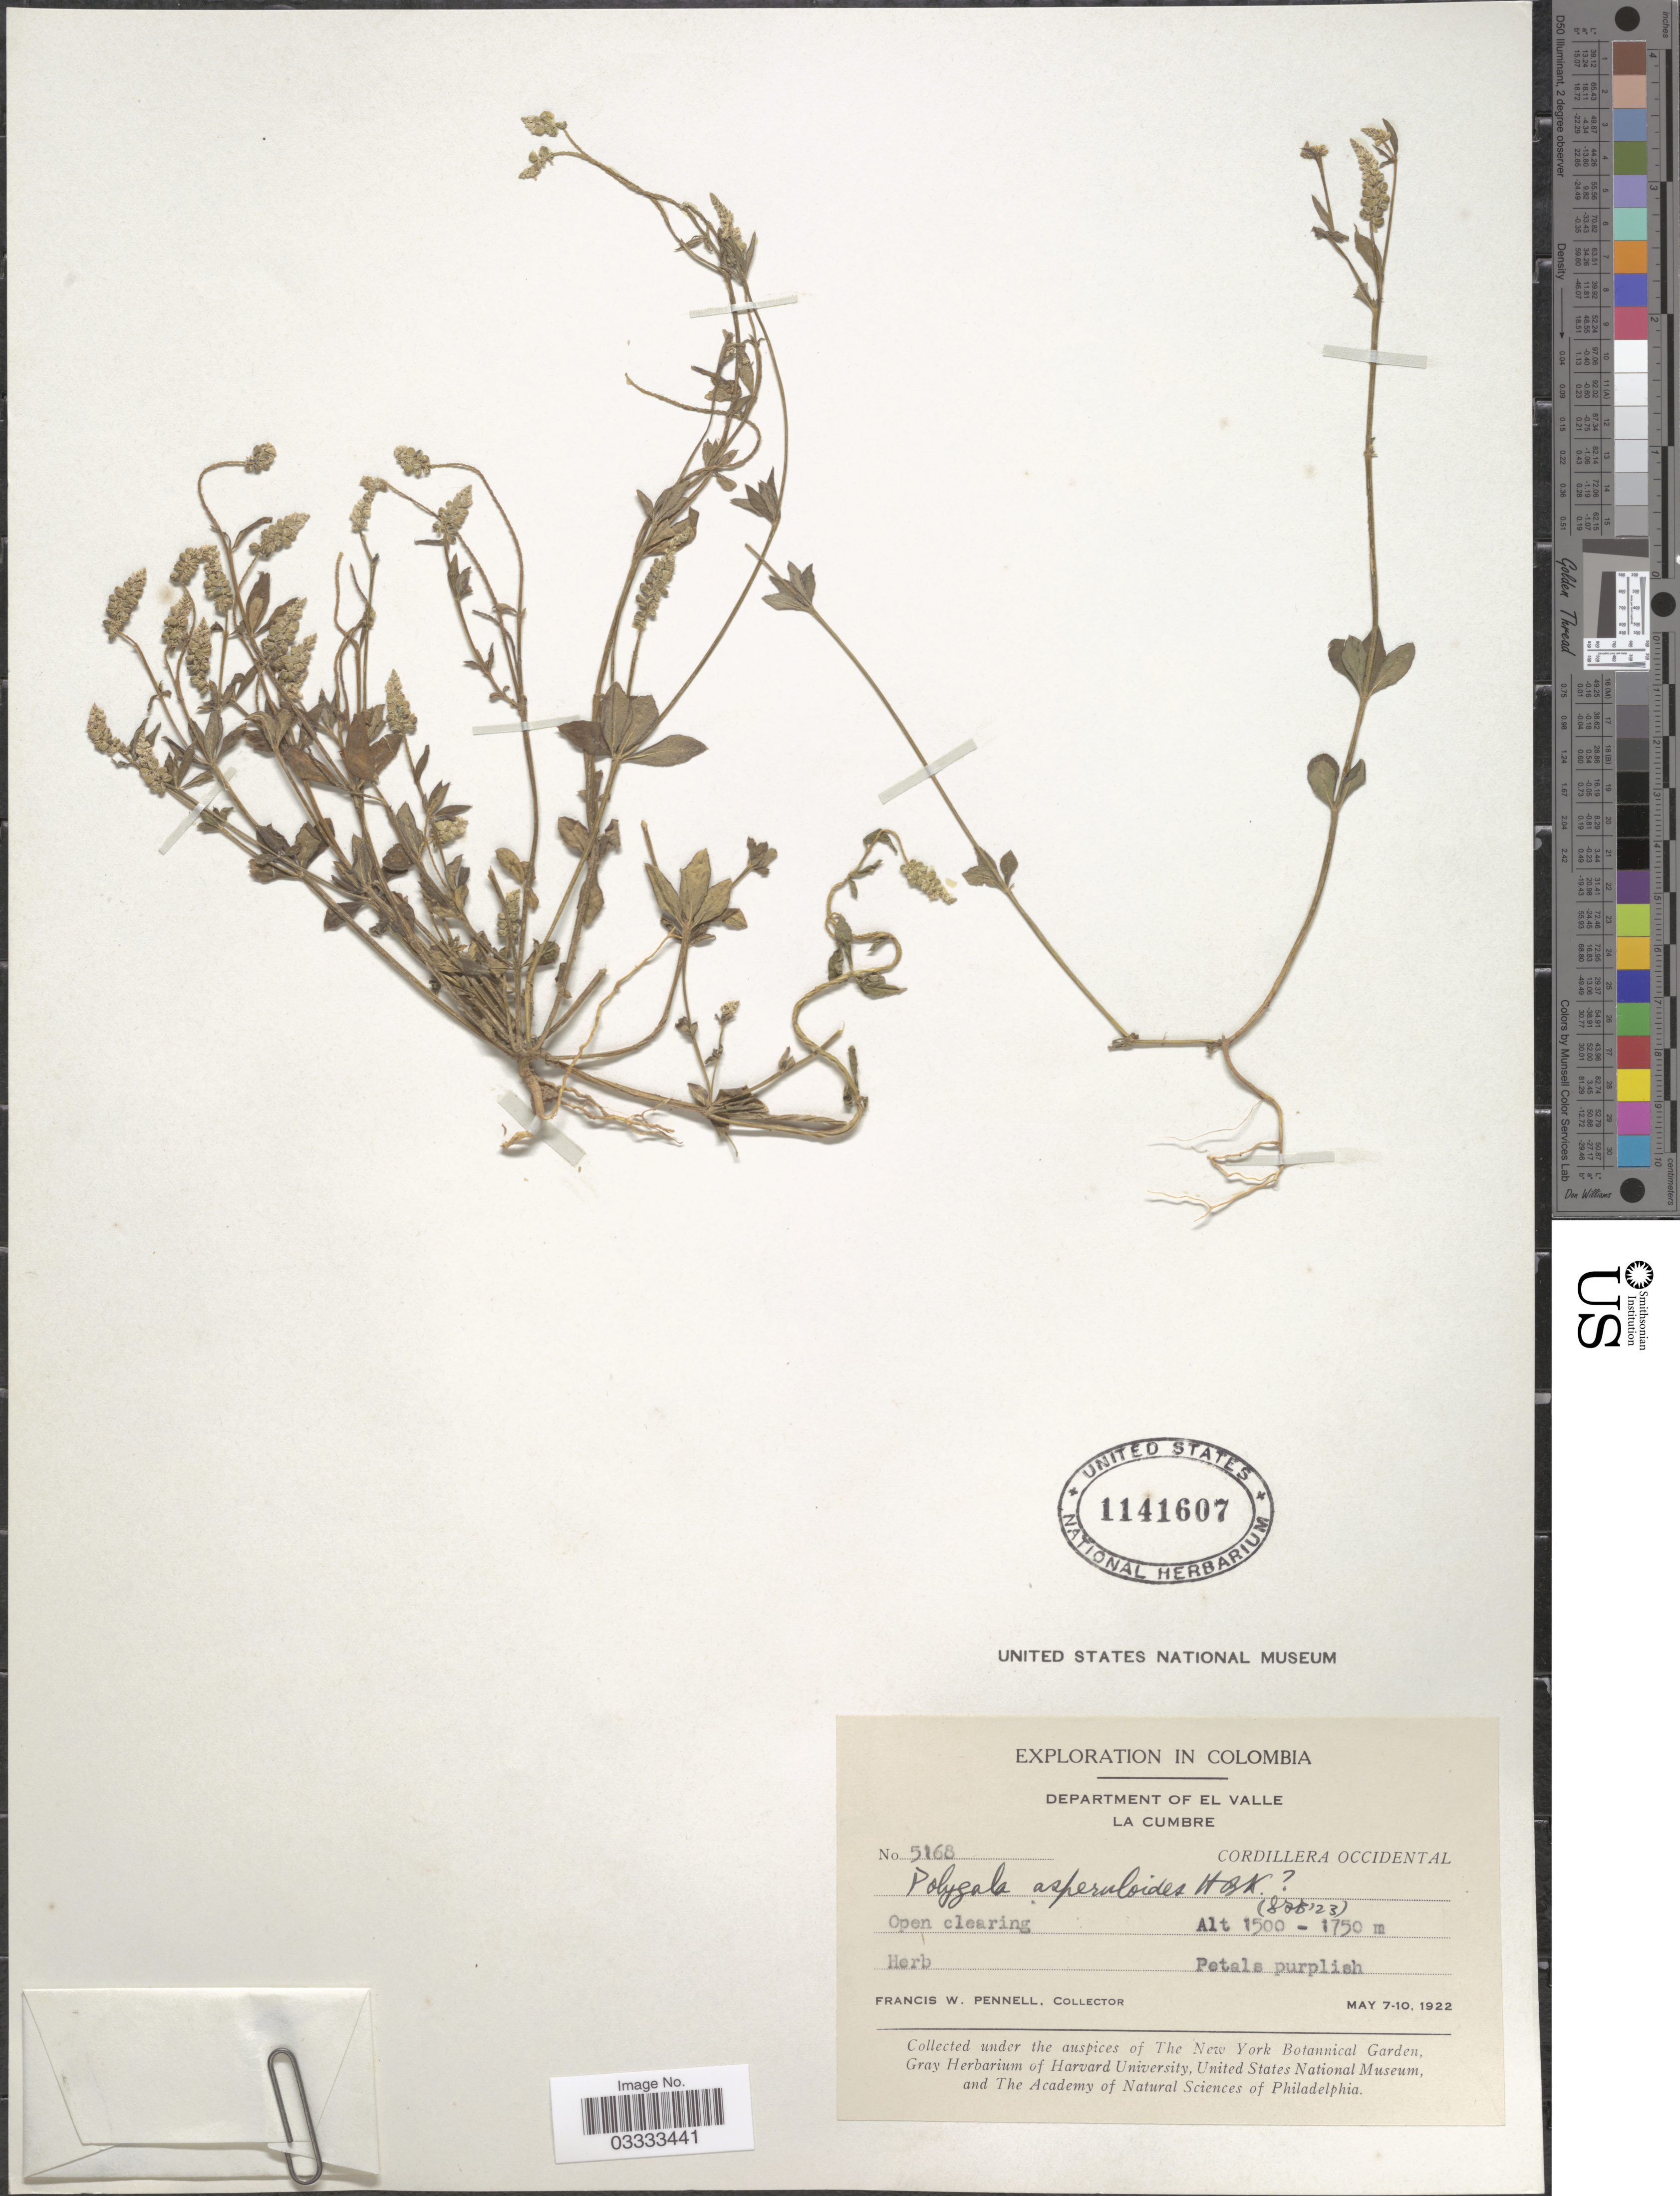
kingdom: Plantae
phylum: Tracheophyta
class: Magnoliopsida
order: Fabales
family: Polygalaceae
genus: Polygala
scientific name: Polygala asperuloides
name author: Kunth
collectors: F. W. Pennell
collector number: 5168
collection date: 1922-05-07/1922-05-10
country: Colombia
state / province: Valle del Cauca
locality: Department of El Valle. La Cumbre, Cordillera Occidental.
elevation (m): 1500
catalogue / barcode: US 1141607